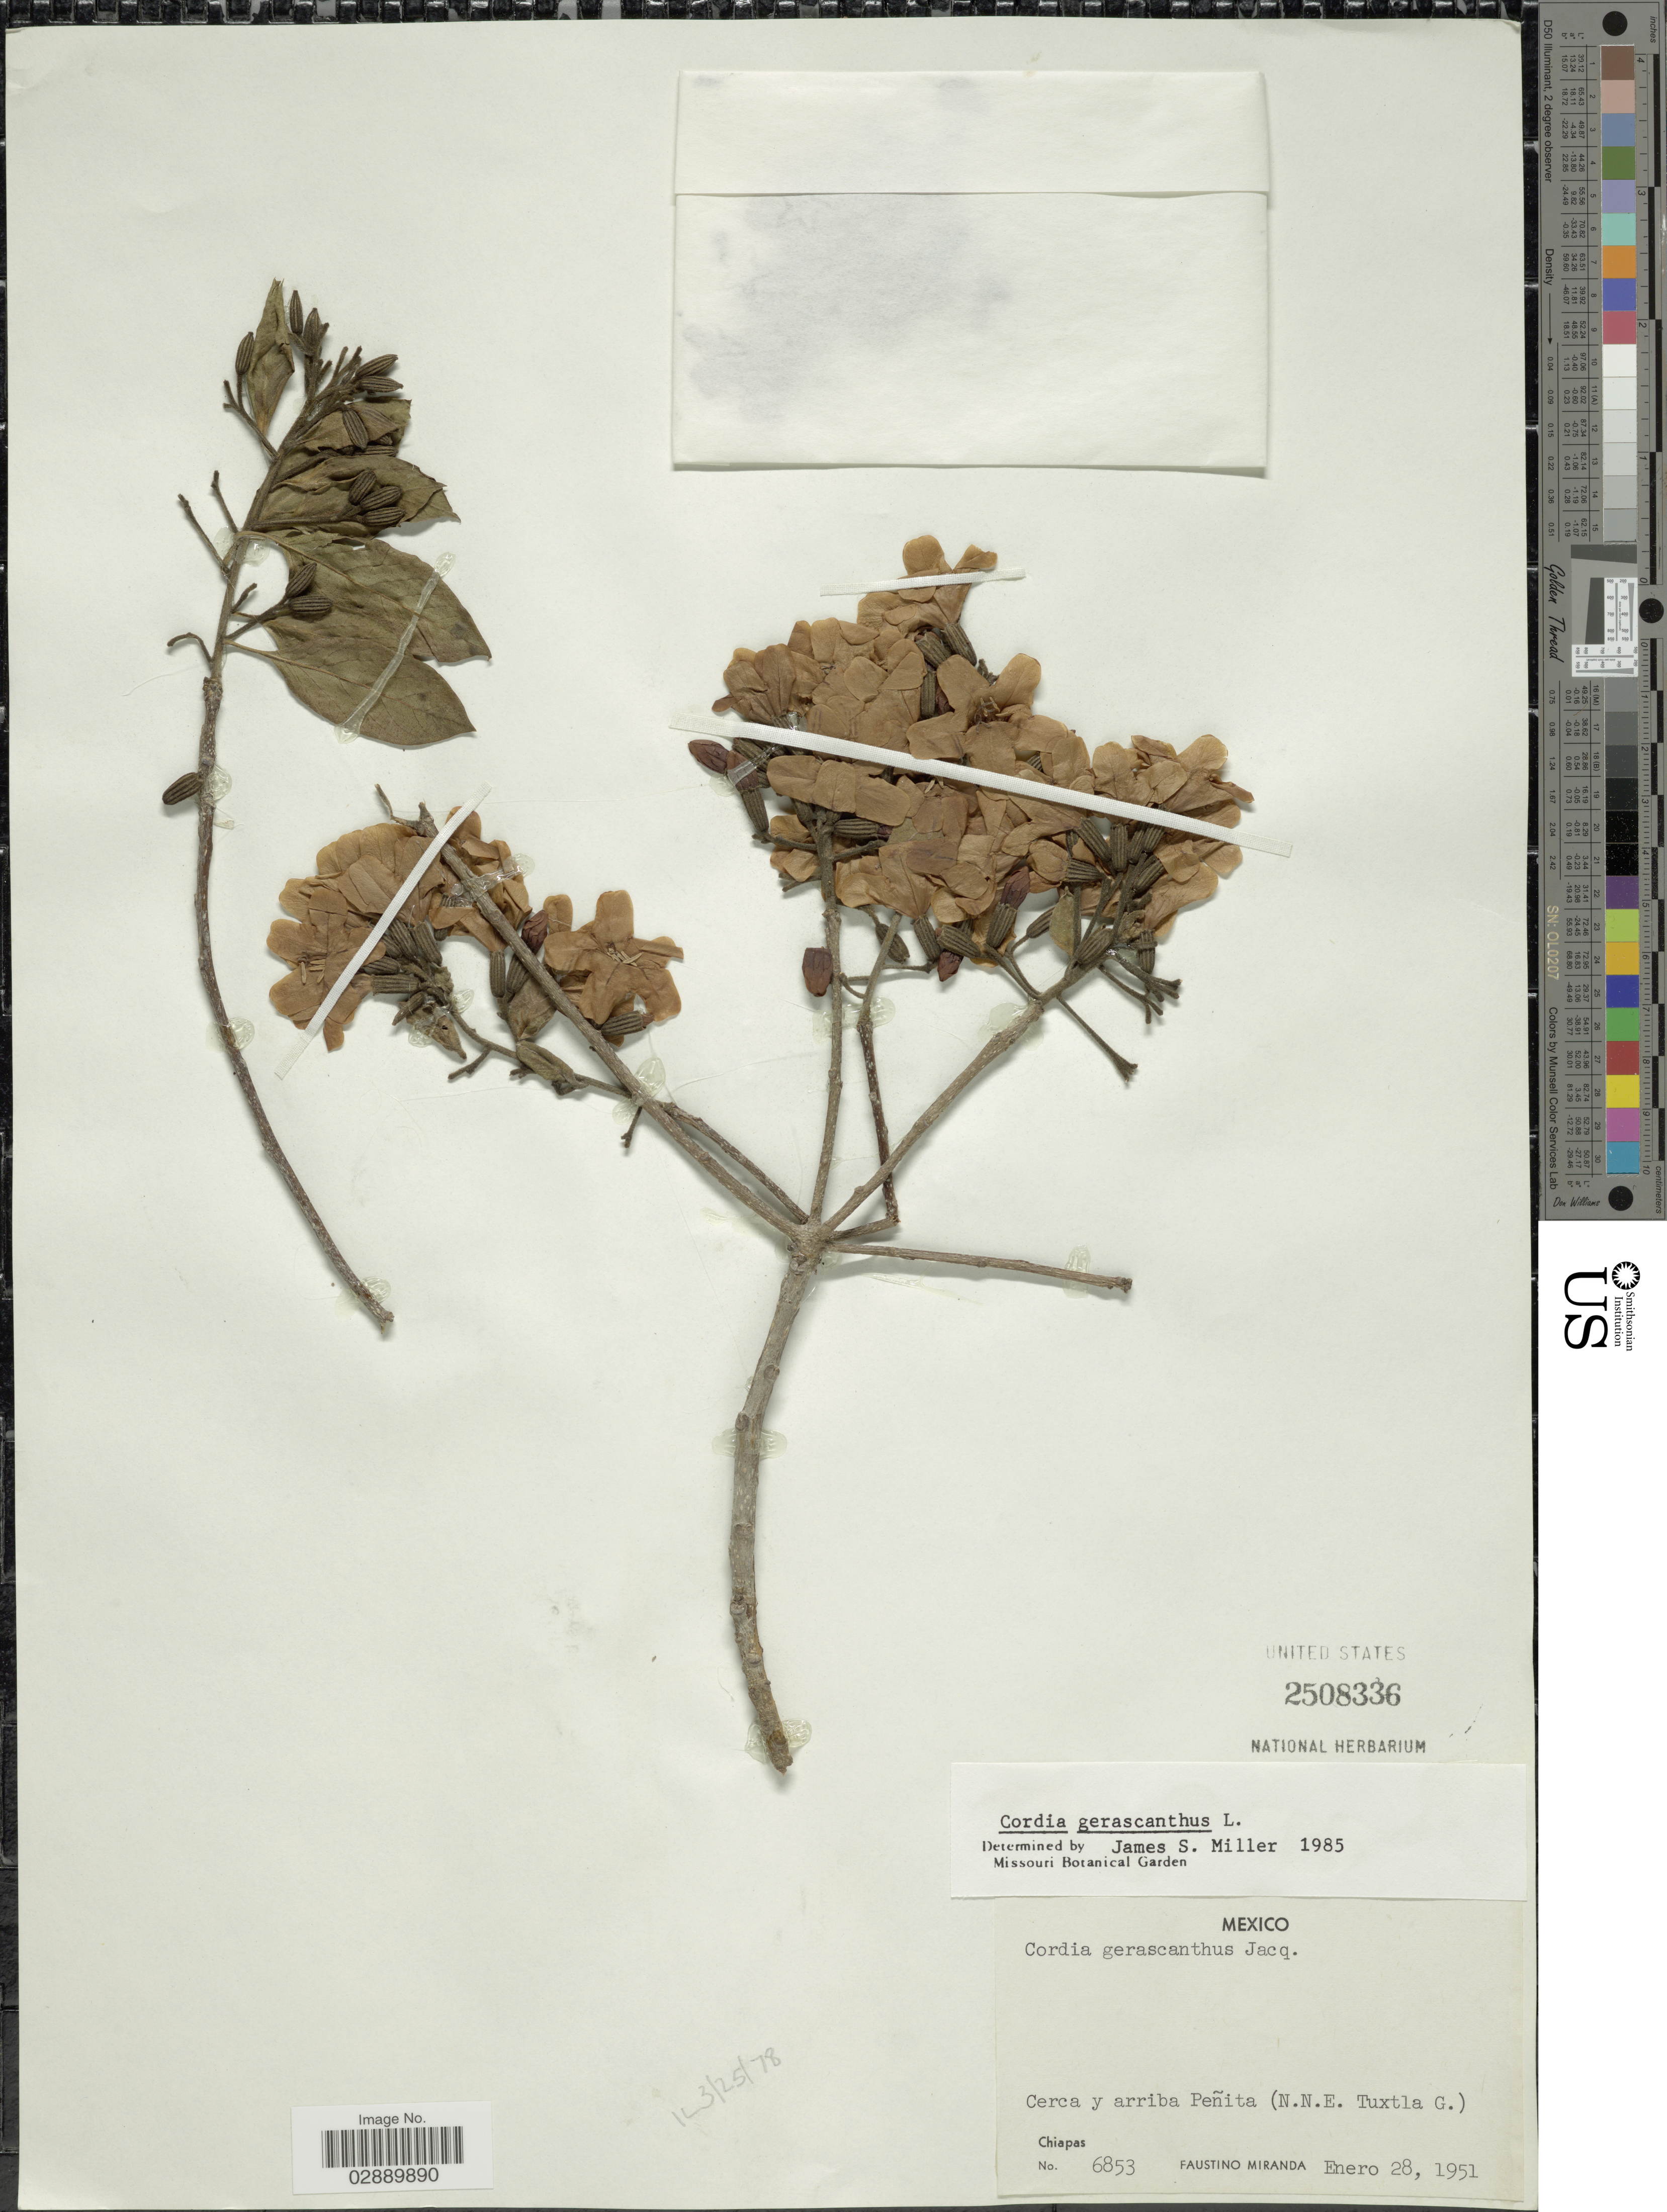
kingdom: Plantae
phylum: Tracheophyta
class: Magnoliopsida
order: Boraginales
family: Cordiaceae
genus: Cordia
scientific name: Cordia gerascanthus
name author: L.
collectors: F. Miranda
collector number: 6853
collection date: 1951-01-28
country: Mexico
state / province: Chiapas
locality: Cerca y arriba Peñita (N.N.E. Tuxtla G.).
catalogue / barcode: US 2508336